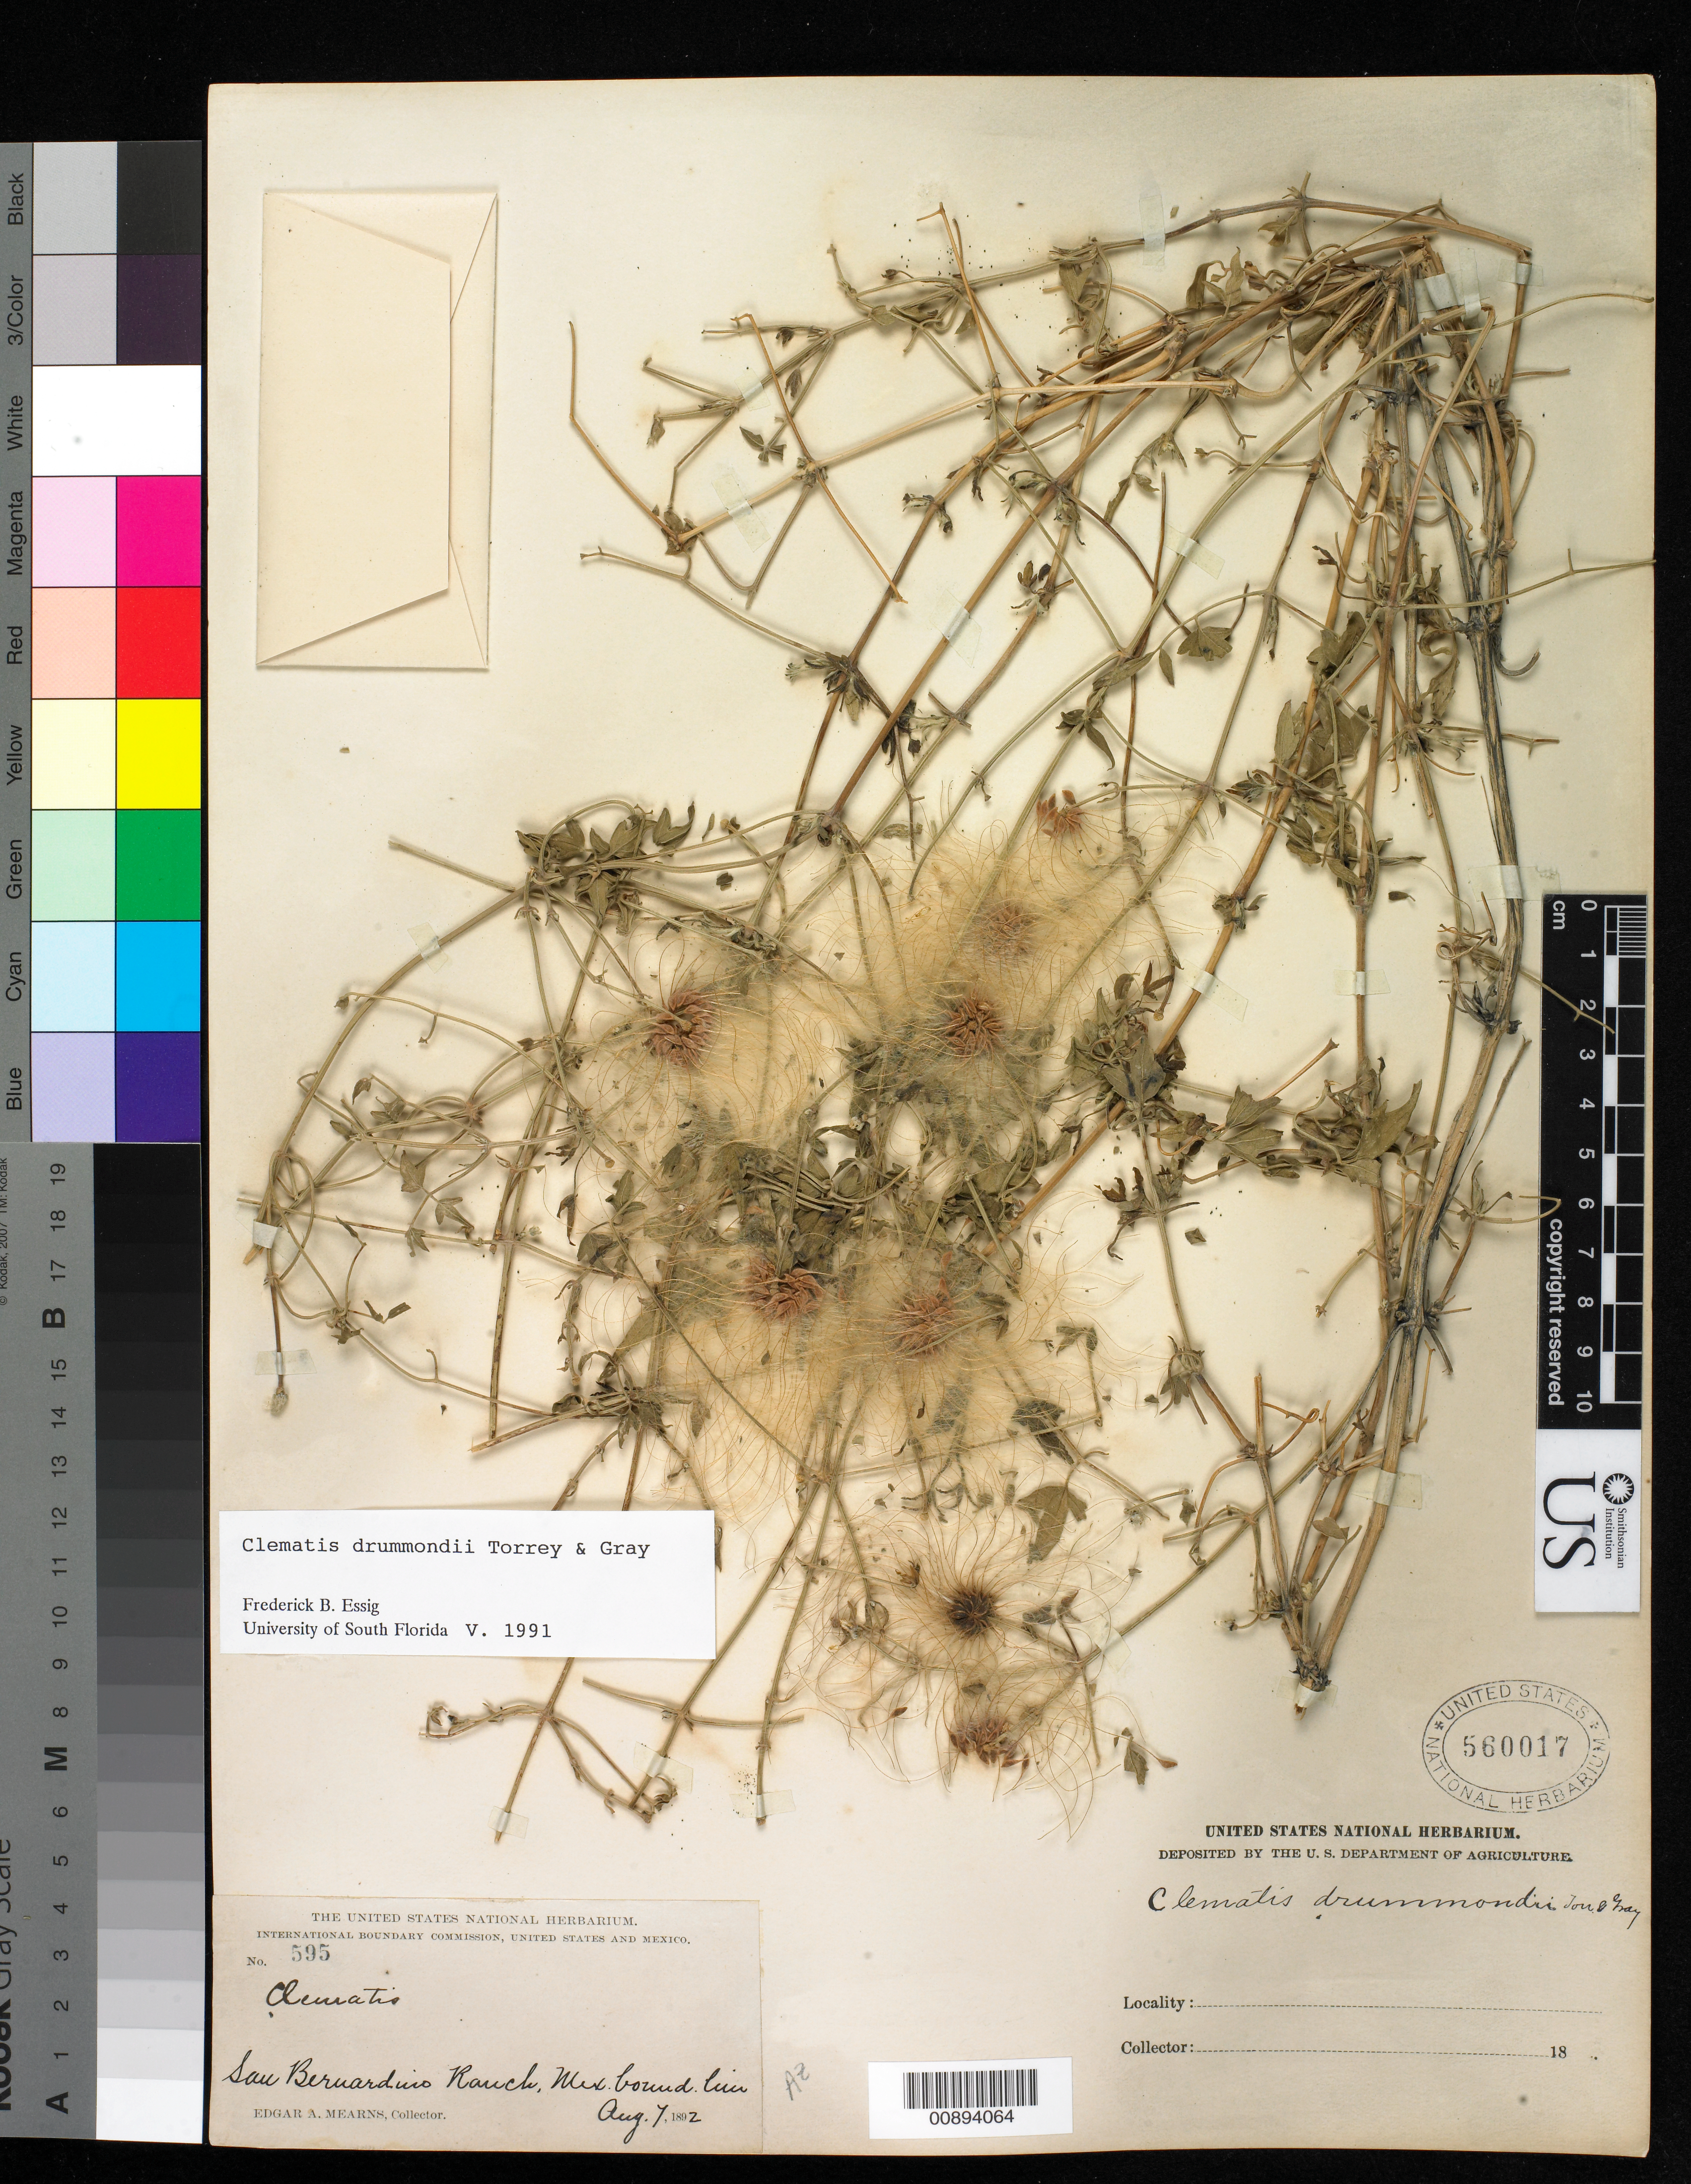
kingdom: Plantae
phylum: Tracheophyta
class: Magnoliopsida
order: Ranunculales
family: Ranunculaceae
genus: Clematis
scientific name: Clematis drummondii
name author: Torr. & A. Gray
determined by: Essig, Frederick B.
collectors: E. A. Mearns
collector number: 595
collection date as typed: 07 Aug 1892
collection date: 1892-08-07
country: United States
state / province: Arizona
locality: San Bernardino Ranch, Mexican Boundary Line.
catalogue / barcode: US 560017